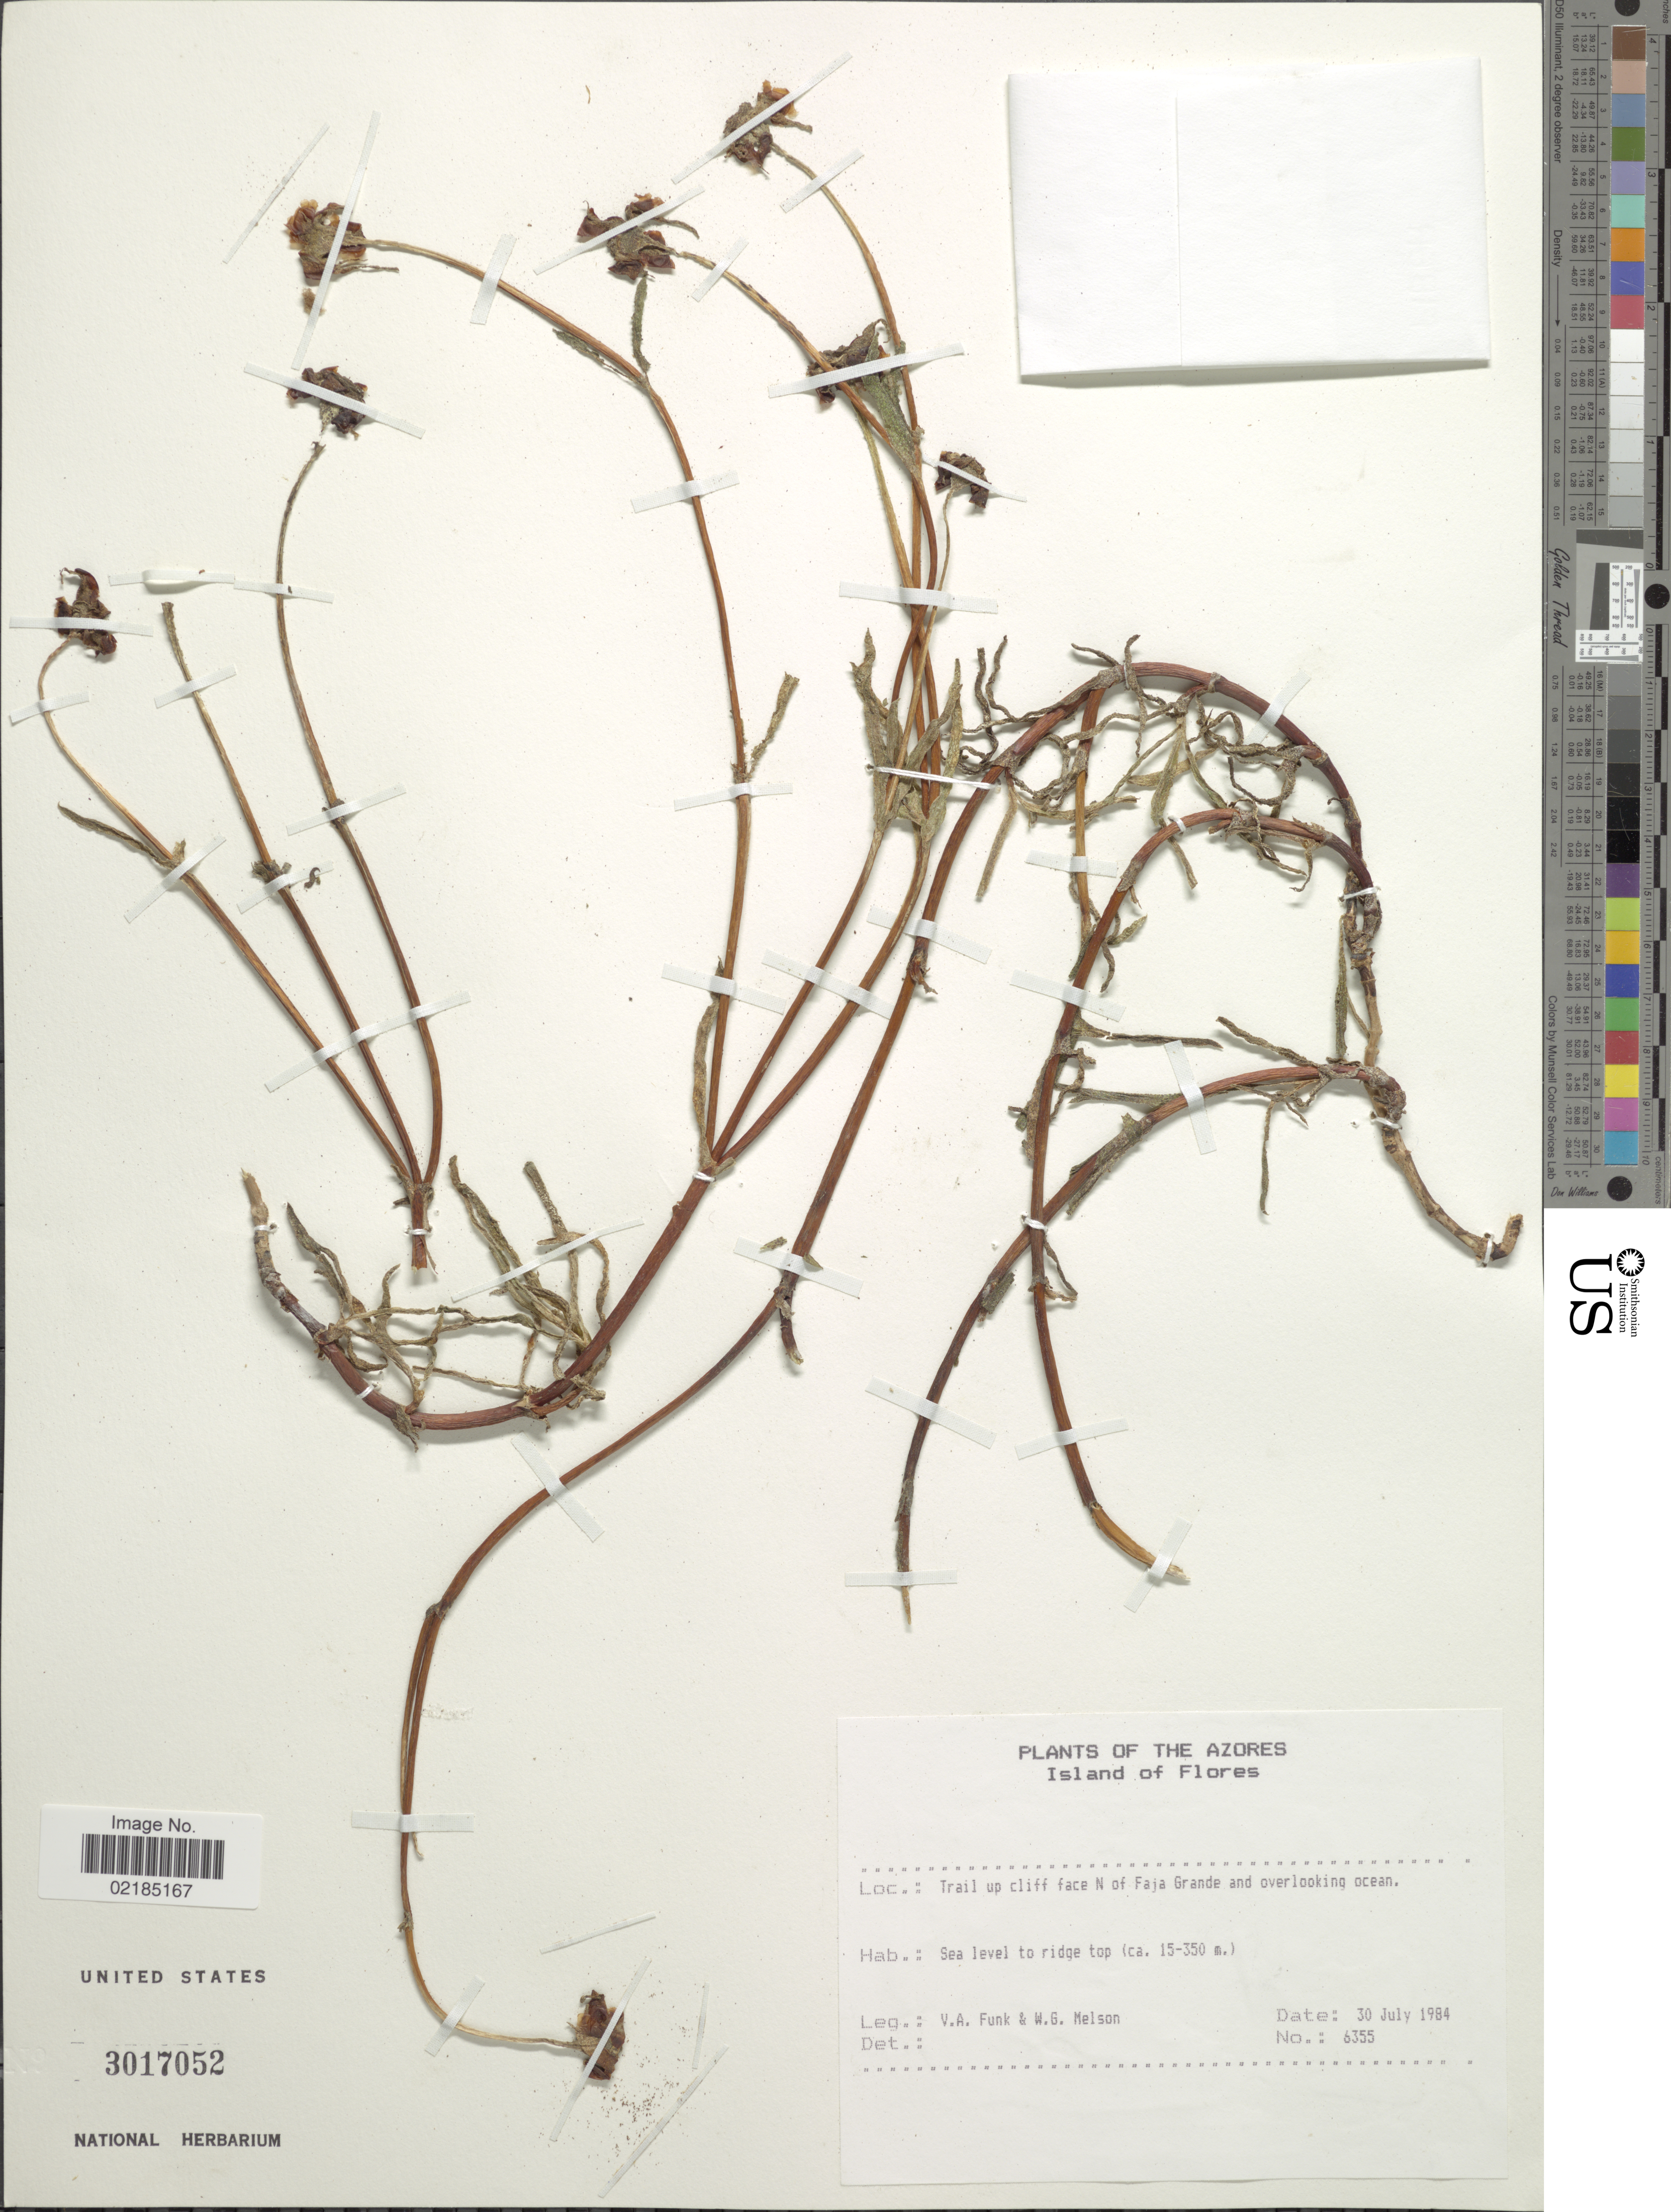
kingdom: Plantae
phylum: Tracheophyta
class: Magnoliopsida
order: Asterales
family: Asteraceae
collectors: V. Funk & W. Melson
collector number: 6355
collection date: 1984-07-30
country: Portugal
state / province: Azores (Aut. Reg.)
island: Flores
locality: Island of Flores. Trail up cliff face N of Faja Grande and overlooking ocean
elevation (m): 15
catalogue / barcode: US 3017052